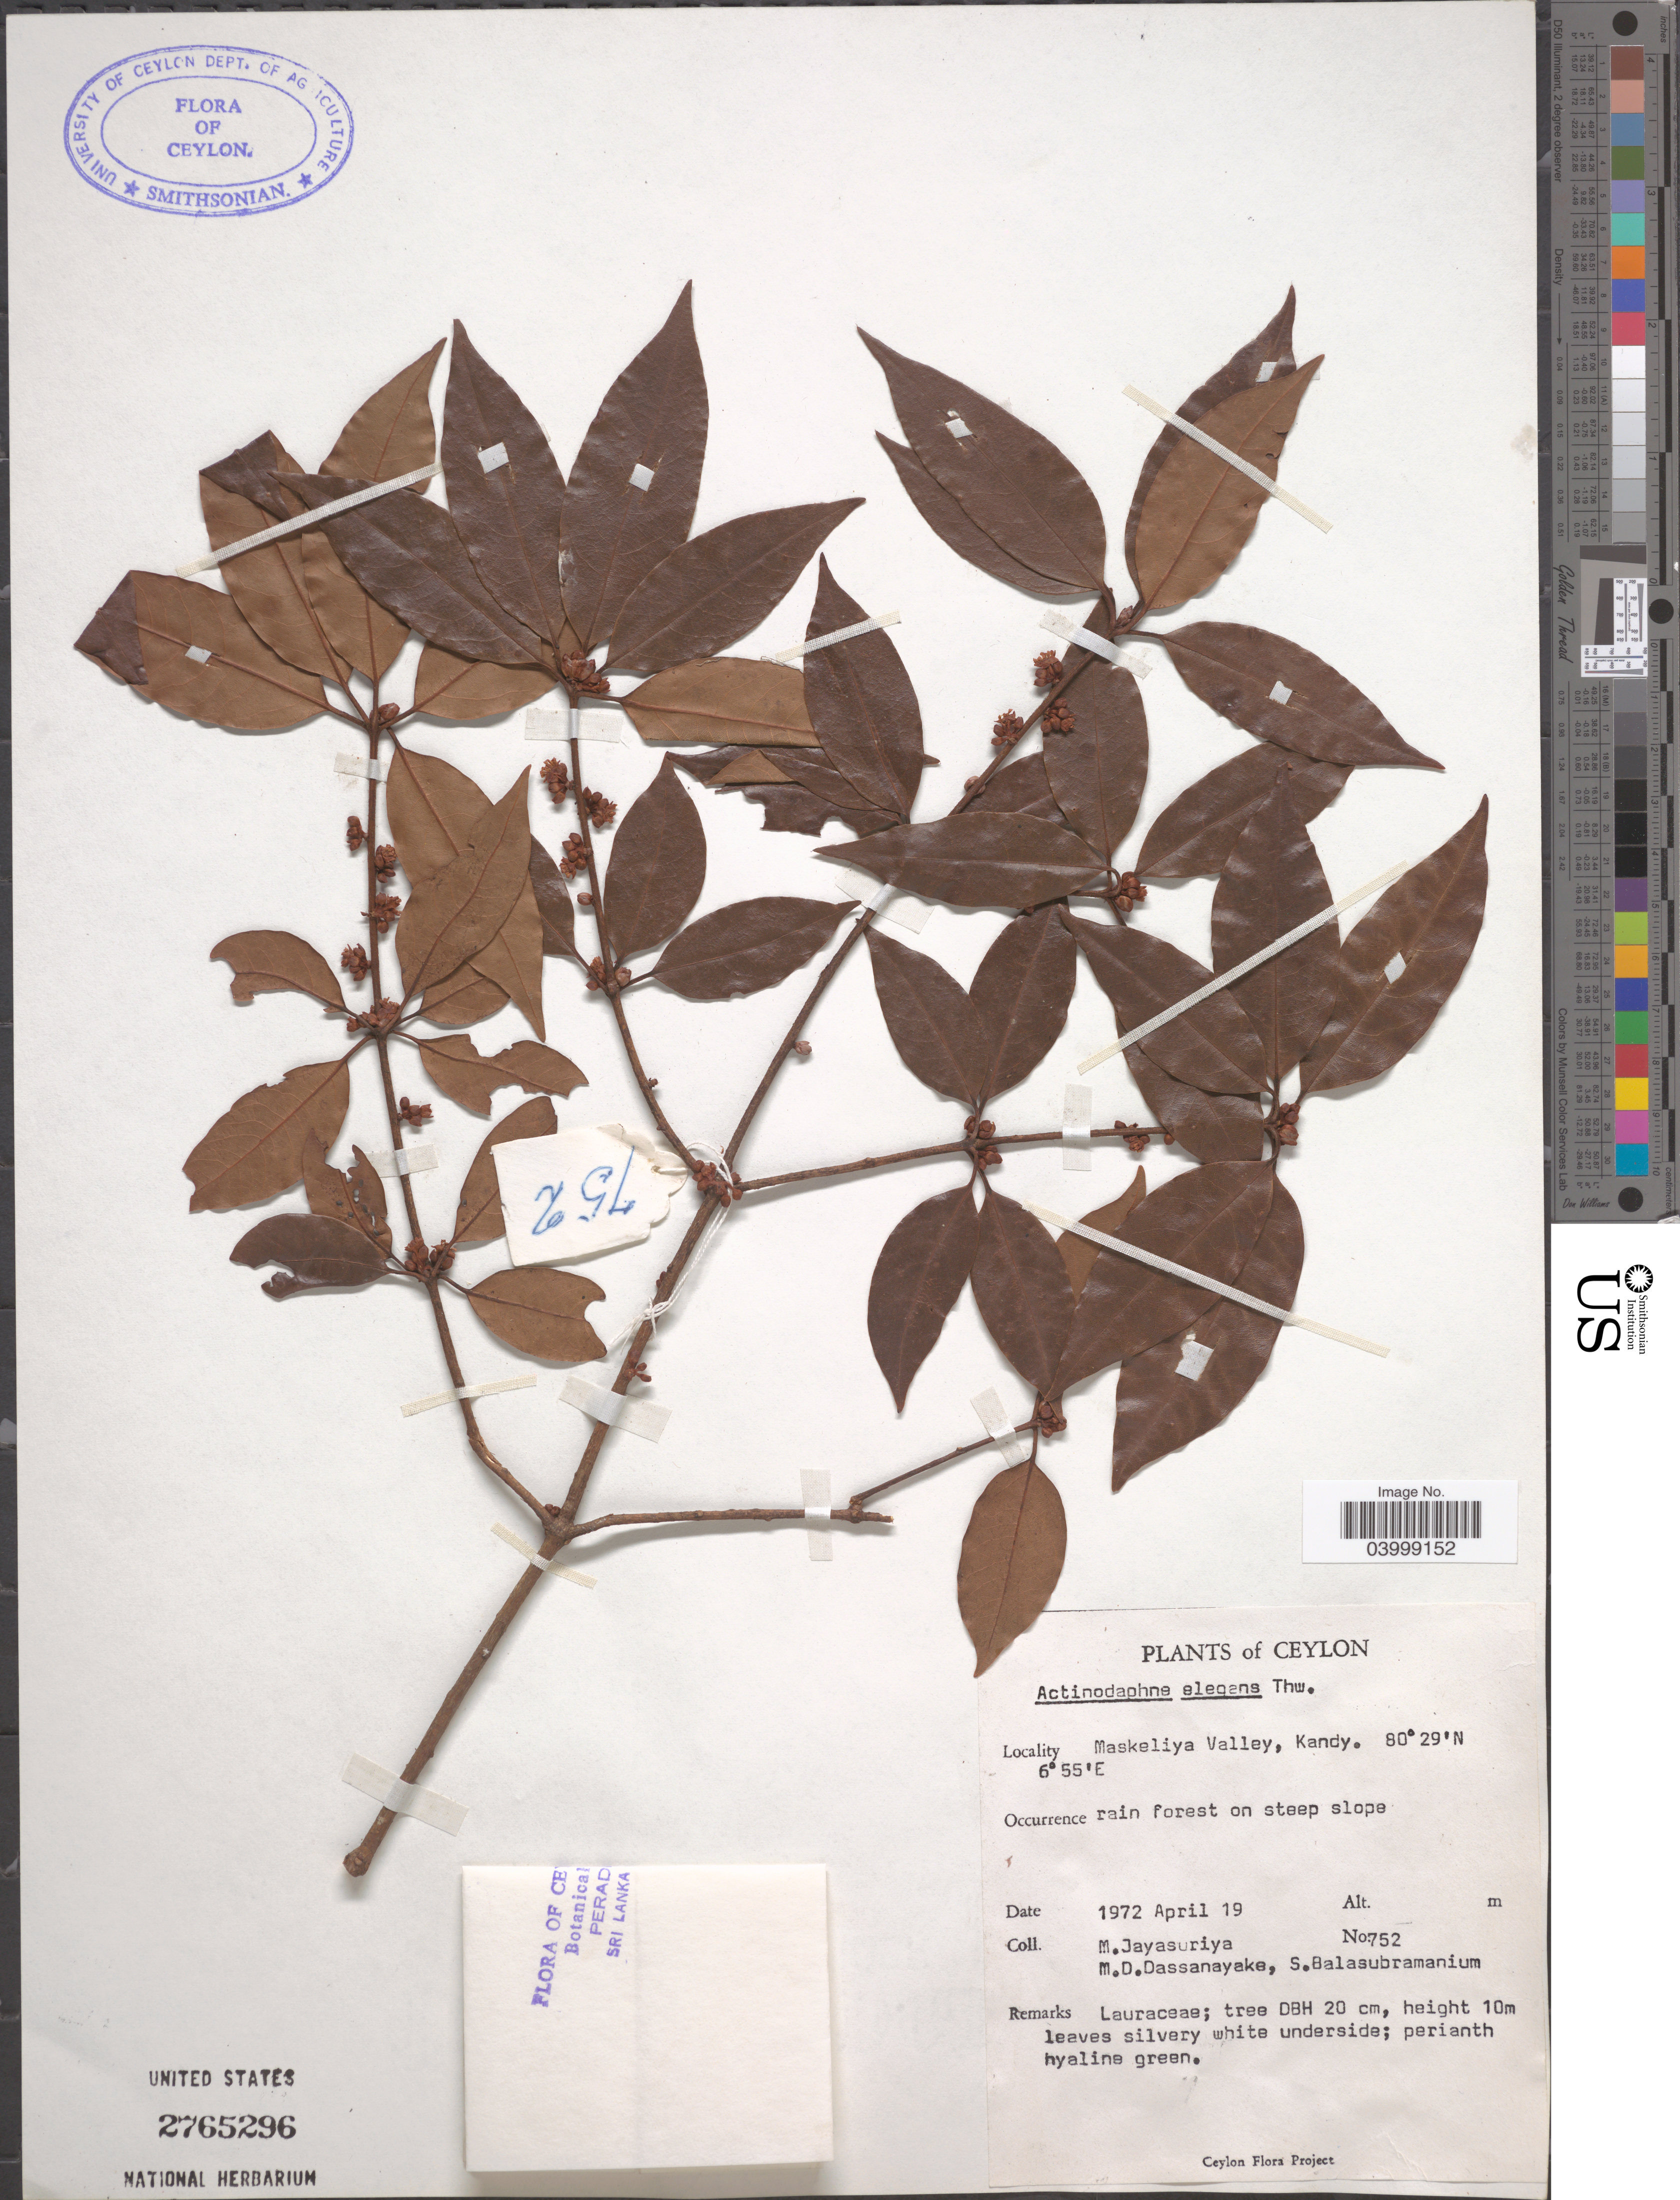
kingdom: Plantae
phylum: Tracheophyta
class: Magnoliopsida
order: Laurales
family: Lauraceae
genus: Actinodaphne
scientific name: Actinodaphne elegans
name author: Thwaites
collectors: M. Jayasuriya, M. D. Dassanayake & S. Balasubramanium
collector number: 752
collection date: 1972-04-19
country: Sri Lanka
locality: Ceylon. Maskeliya Valley, Kandy.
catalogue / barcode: US 2765296